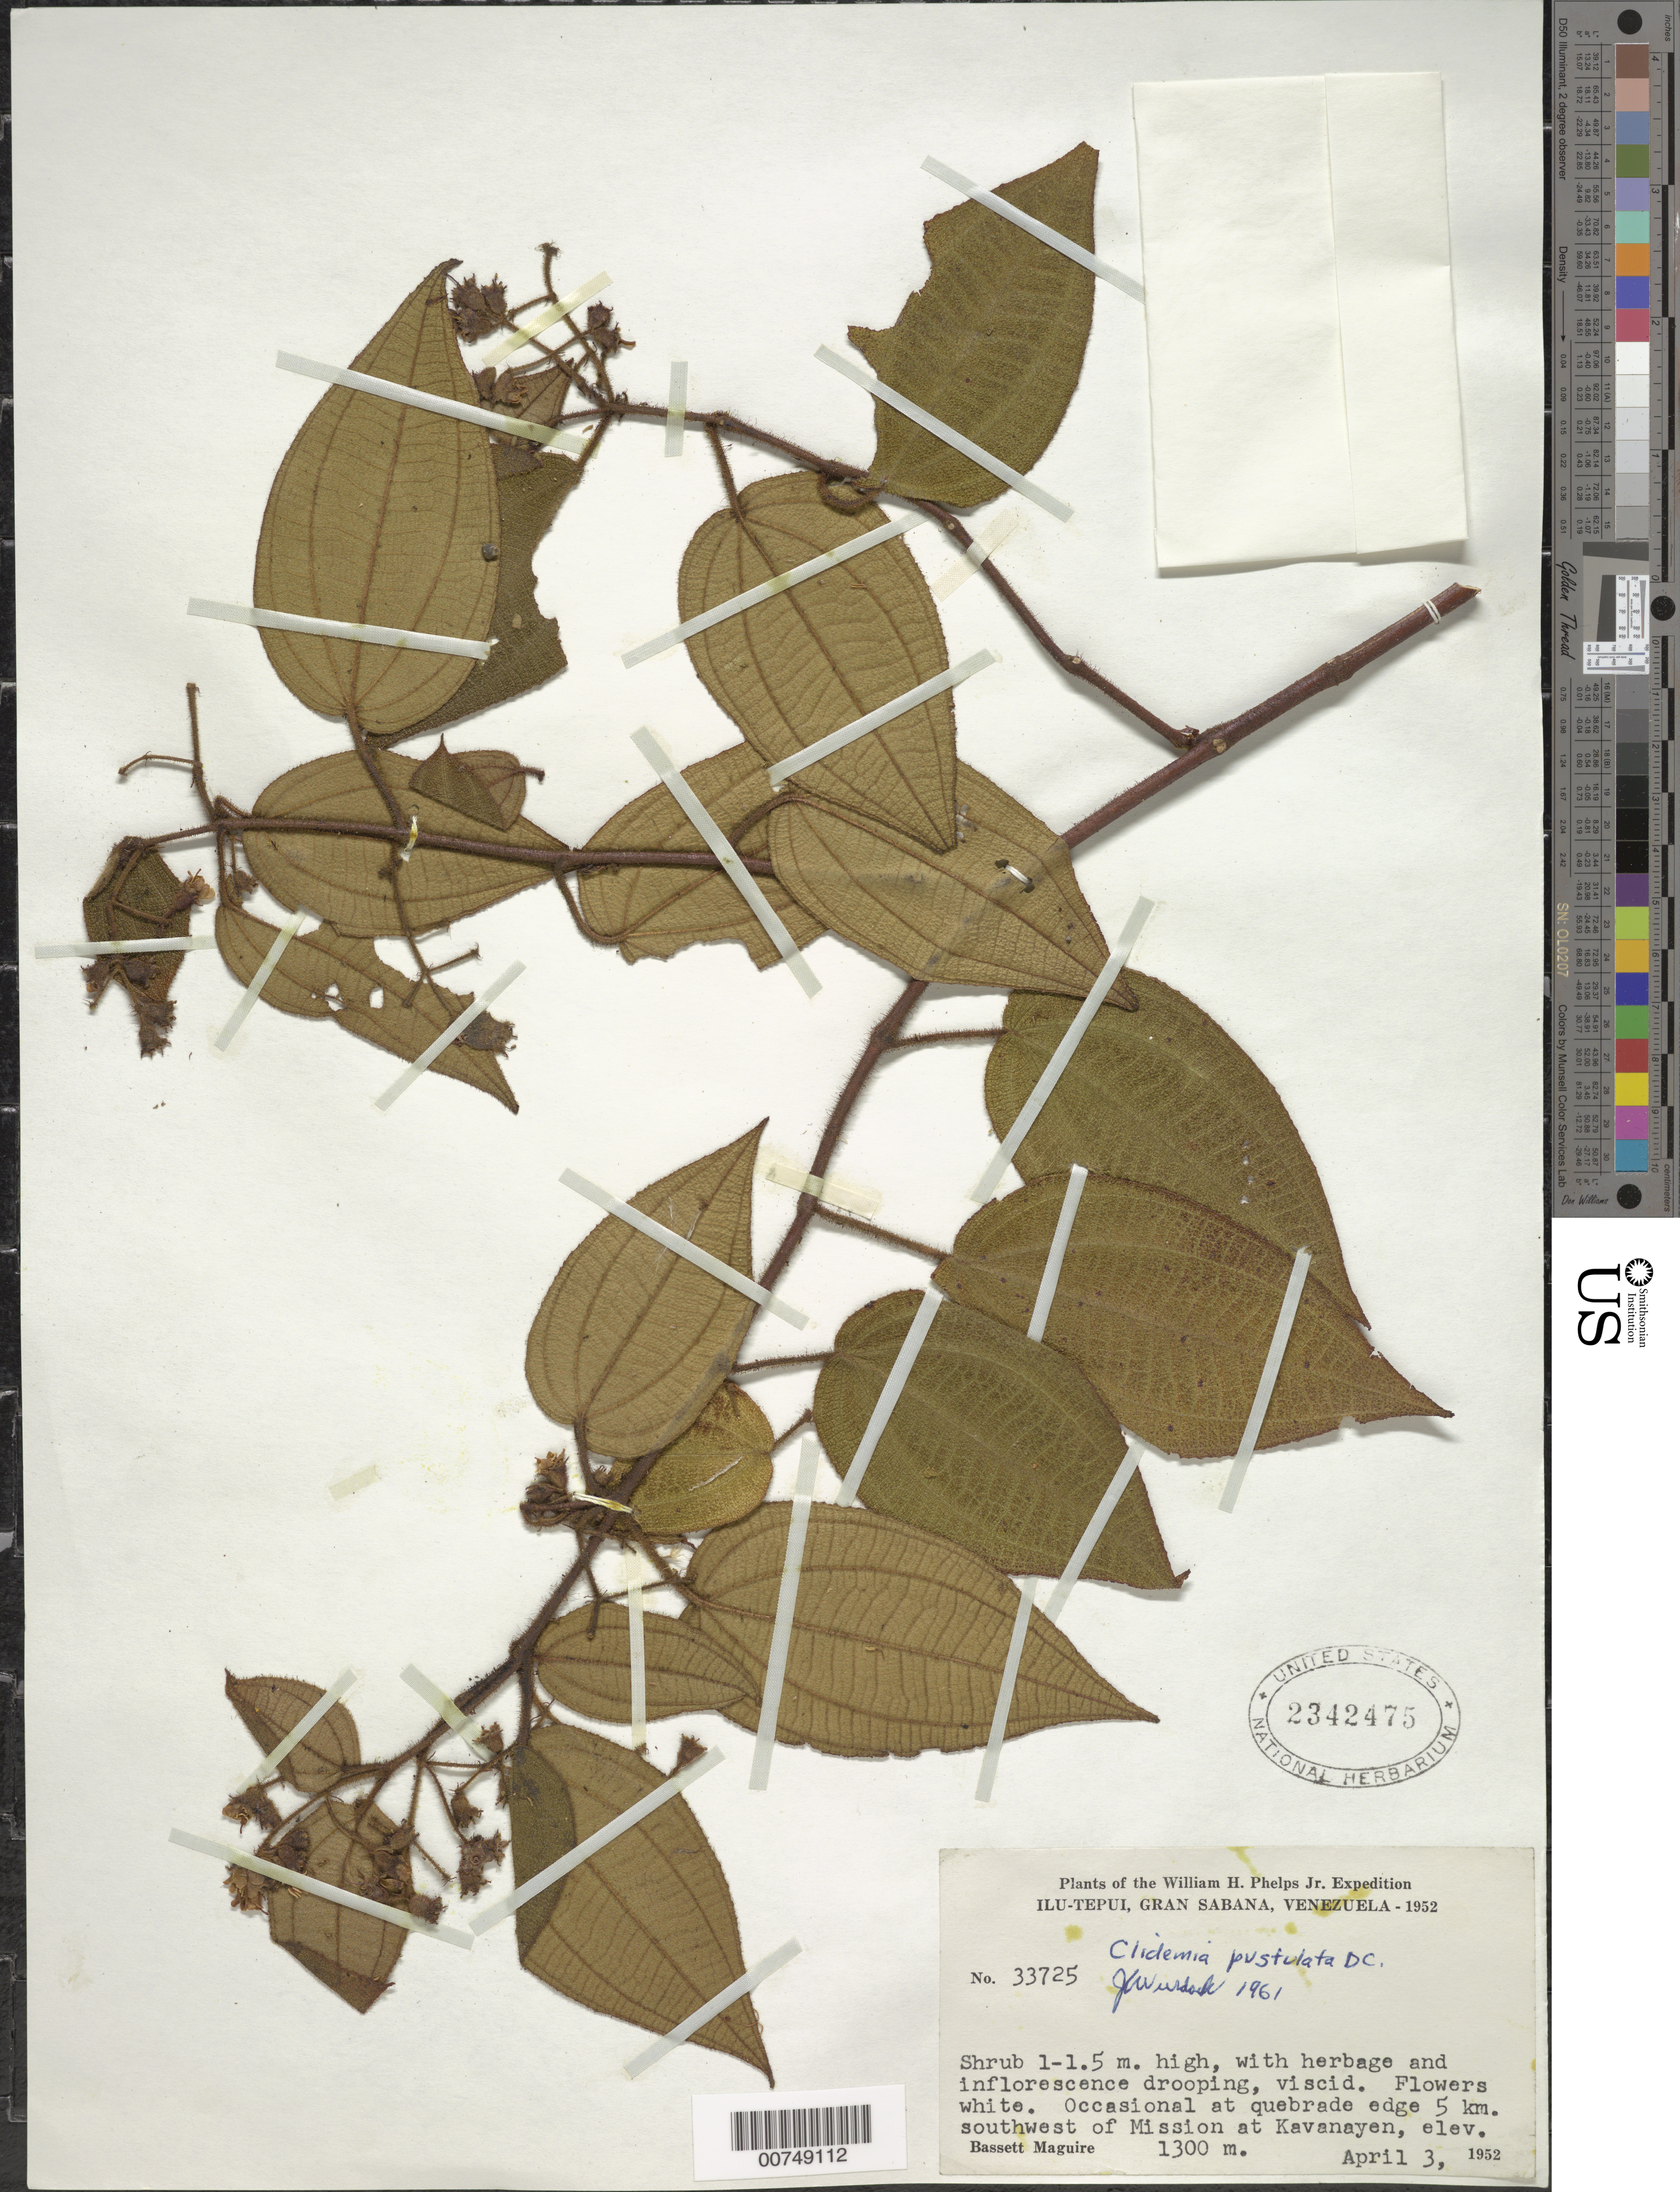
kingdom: Plantae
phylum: Tracheophyta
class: Magnoliopsida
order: Myrtales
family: Melastomataceae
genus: Clidemia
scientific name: Clidemia pustulata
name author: DC.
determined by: Wurdack, John J., (US), US (UNITED STATES)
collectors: B. Maguire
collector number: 33725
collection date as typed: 3-Apr-52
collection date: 1952-04-03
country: Venezuela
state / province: Bolívar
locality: Gran Sabana, Ilu-tepuí, 5 km SW of Kavanayén Mission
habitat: Quebrada edge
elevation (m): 1300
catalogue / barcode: US 2342475